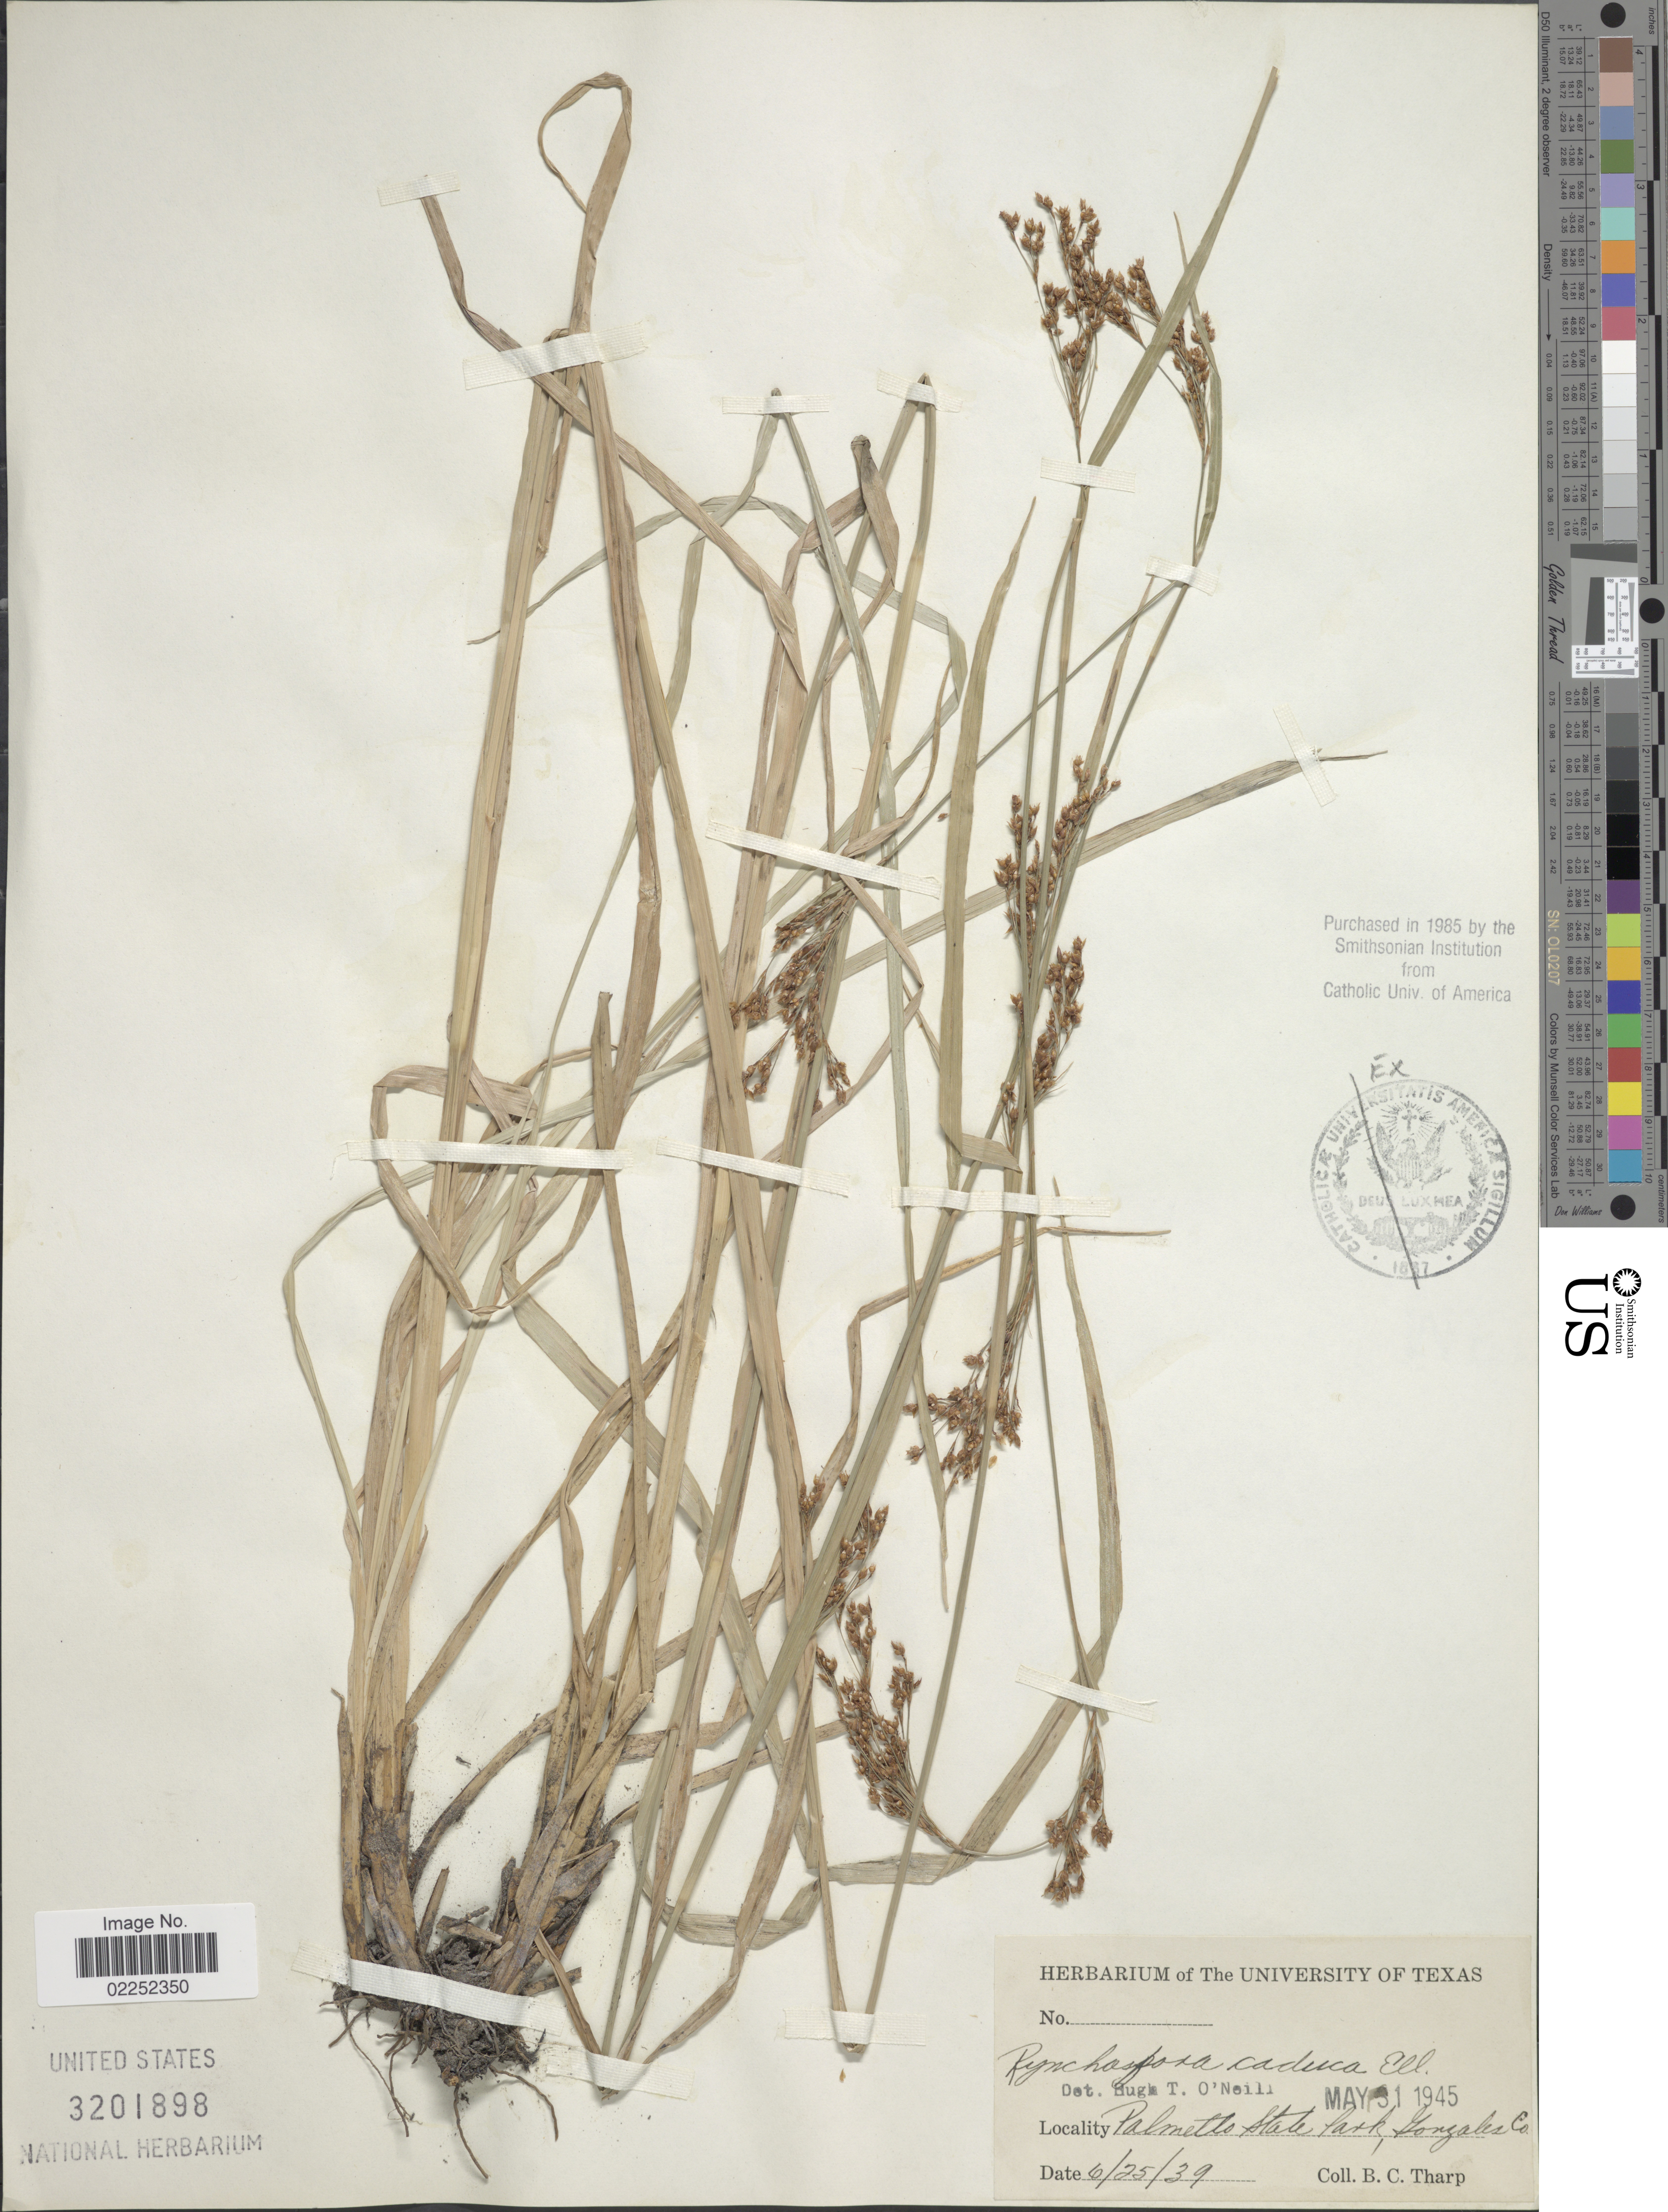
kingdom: Plantae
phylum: Tracheophyta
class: Liliopsida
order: Poales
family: Cyperaceae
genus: Rhynchospora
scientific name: Rhynchospora caduca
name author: Elliott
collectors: B. C. Tharp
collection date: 1939-06-25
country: United States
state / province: Texas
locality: Palmetto State Park, Gonzales Co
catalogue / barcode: US 3201898